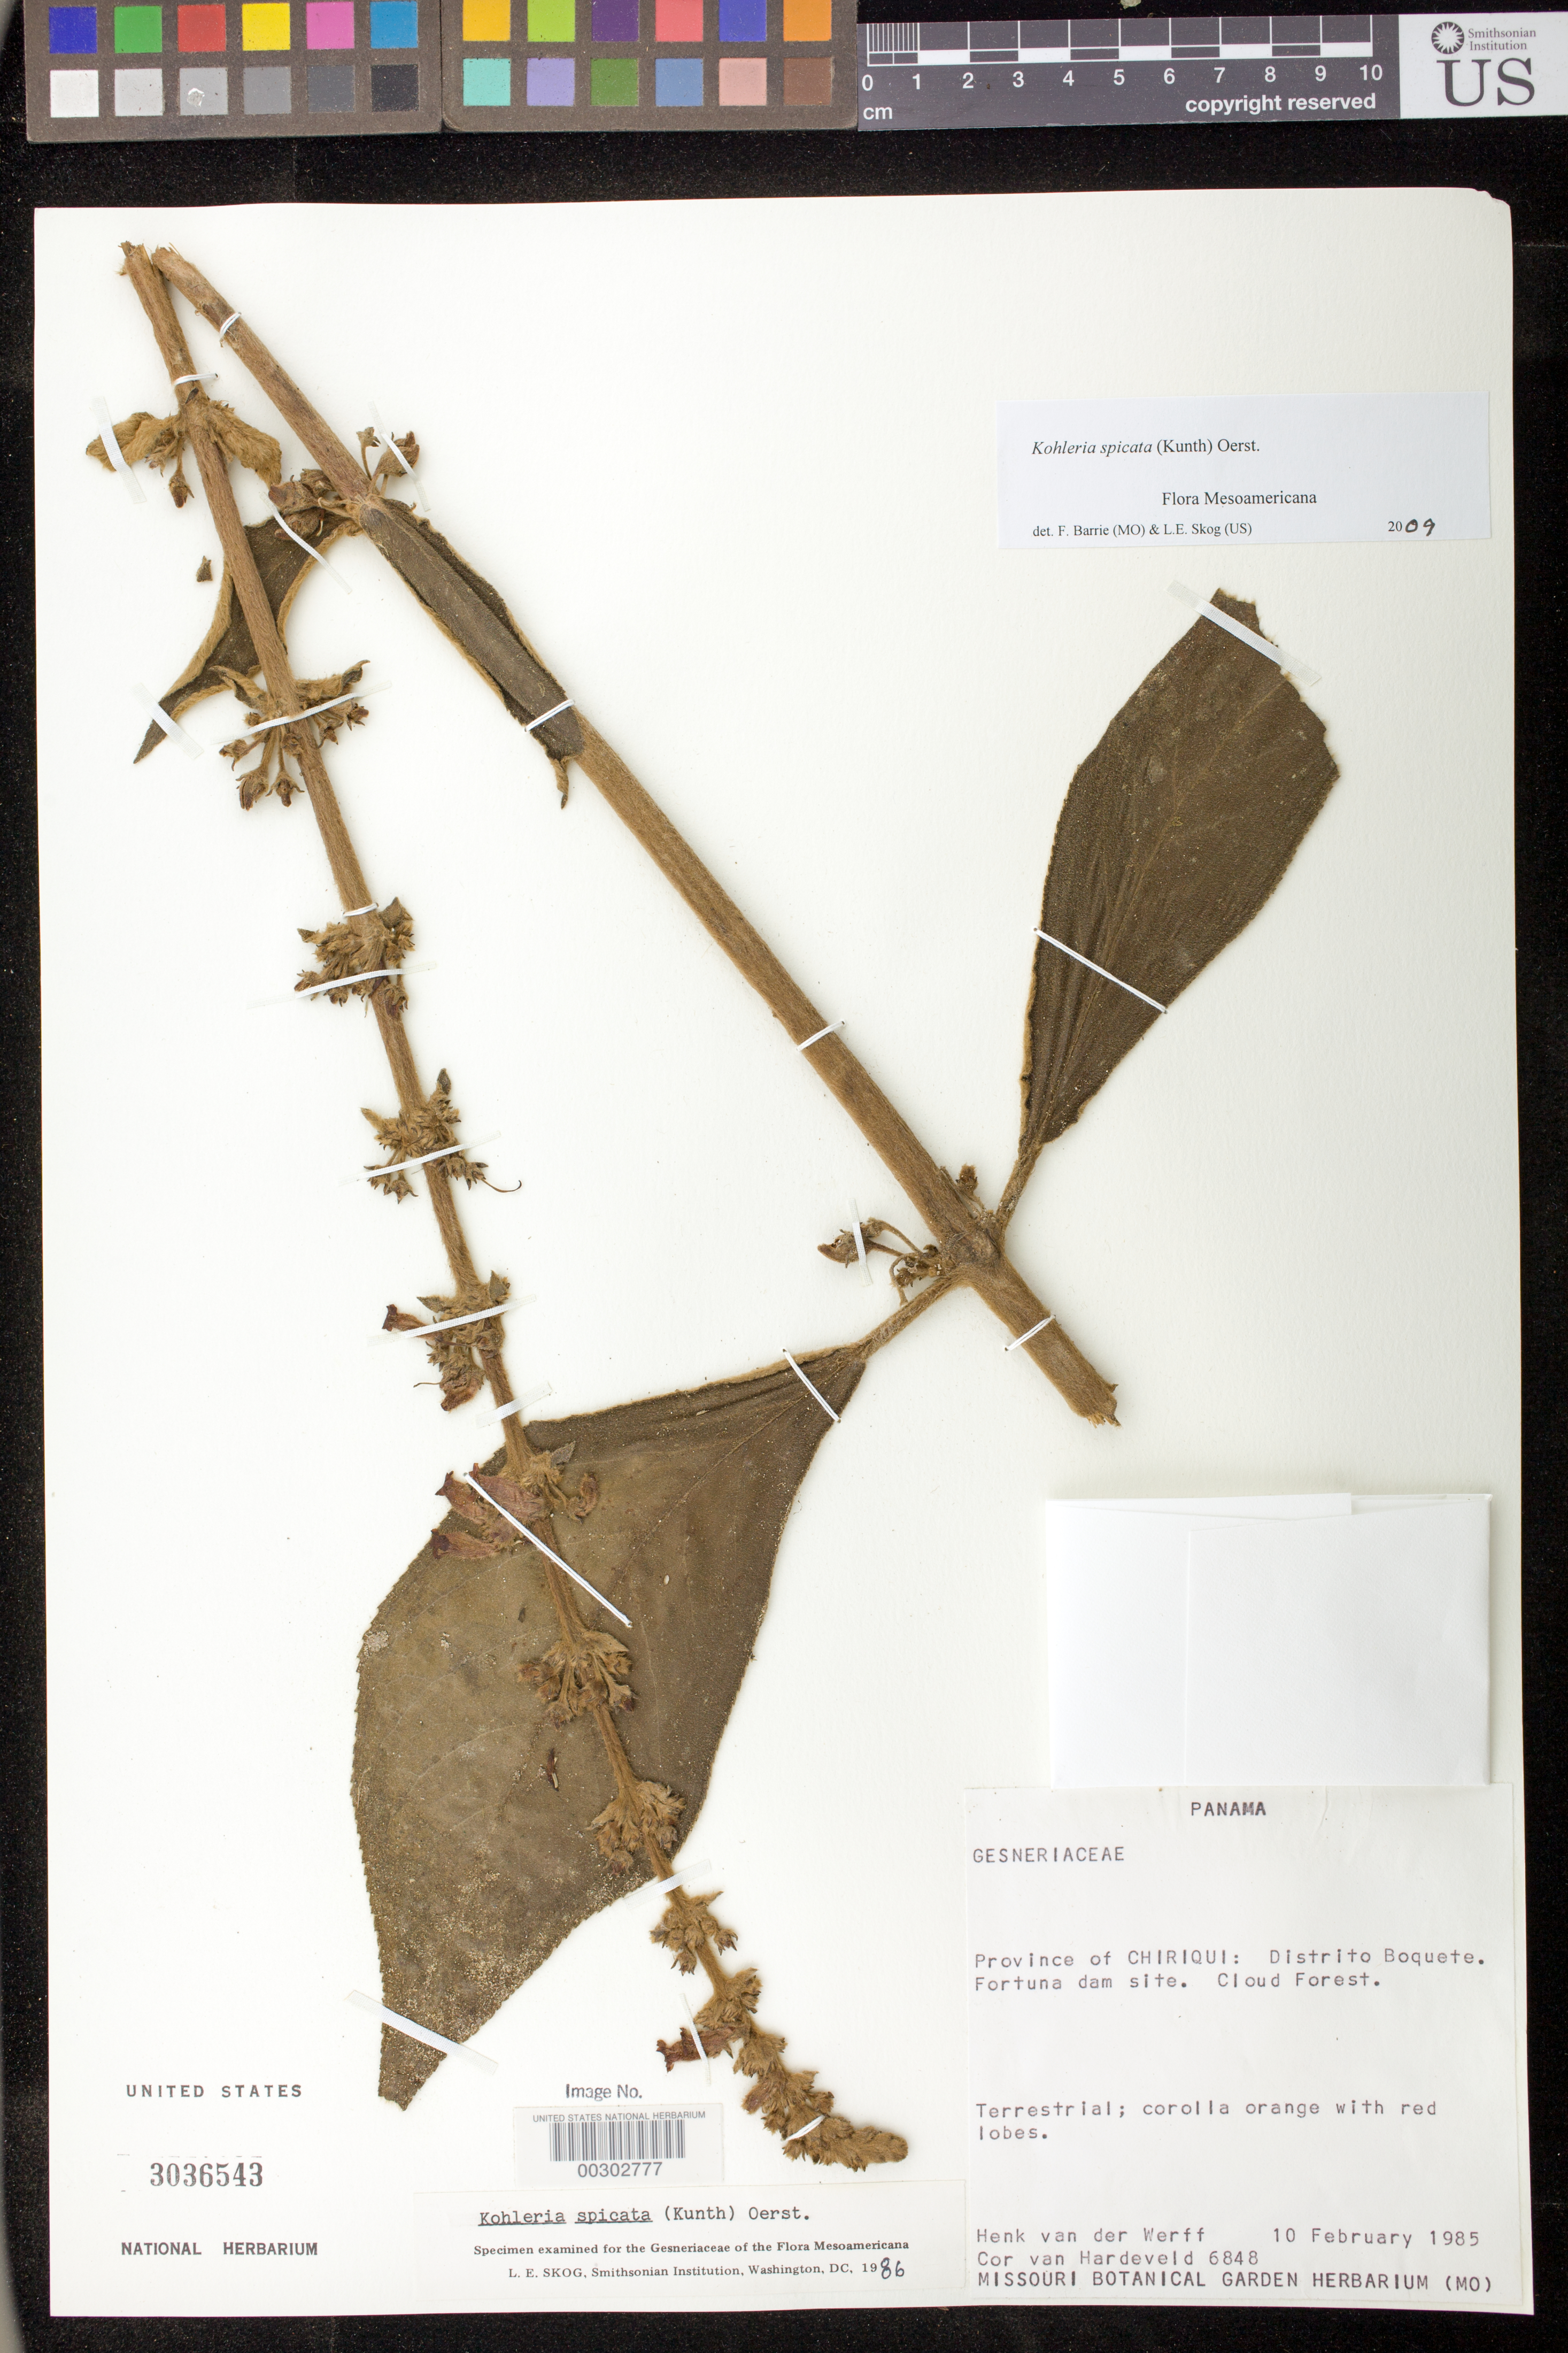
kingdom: Plantae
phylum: Tracheophyta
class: Magnoliopsida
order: Lamiales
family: Gesneriaceae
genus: Kohleria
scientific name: Kohleria spicata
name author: (Kunth) Oerst.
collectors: H. van der Werff & C. Van Hardeveld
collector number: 6848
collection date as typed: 10 Feb 1985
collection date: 1985-02-10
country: Panama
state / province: Chiriquí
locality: Dist. Boquete, Fortuna Dam site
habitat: Cloud forest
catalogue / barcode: US 3036543